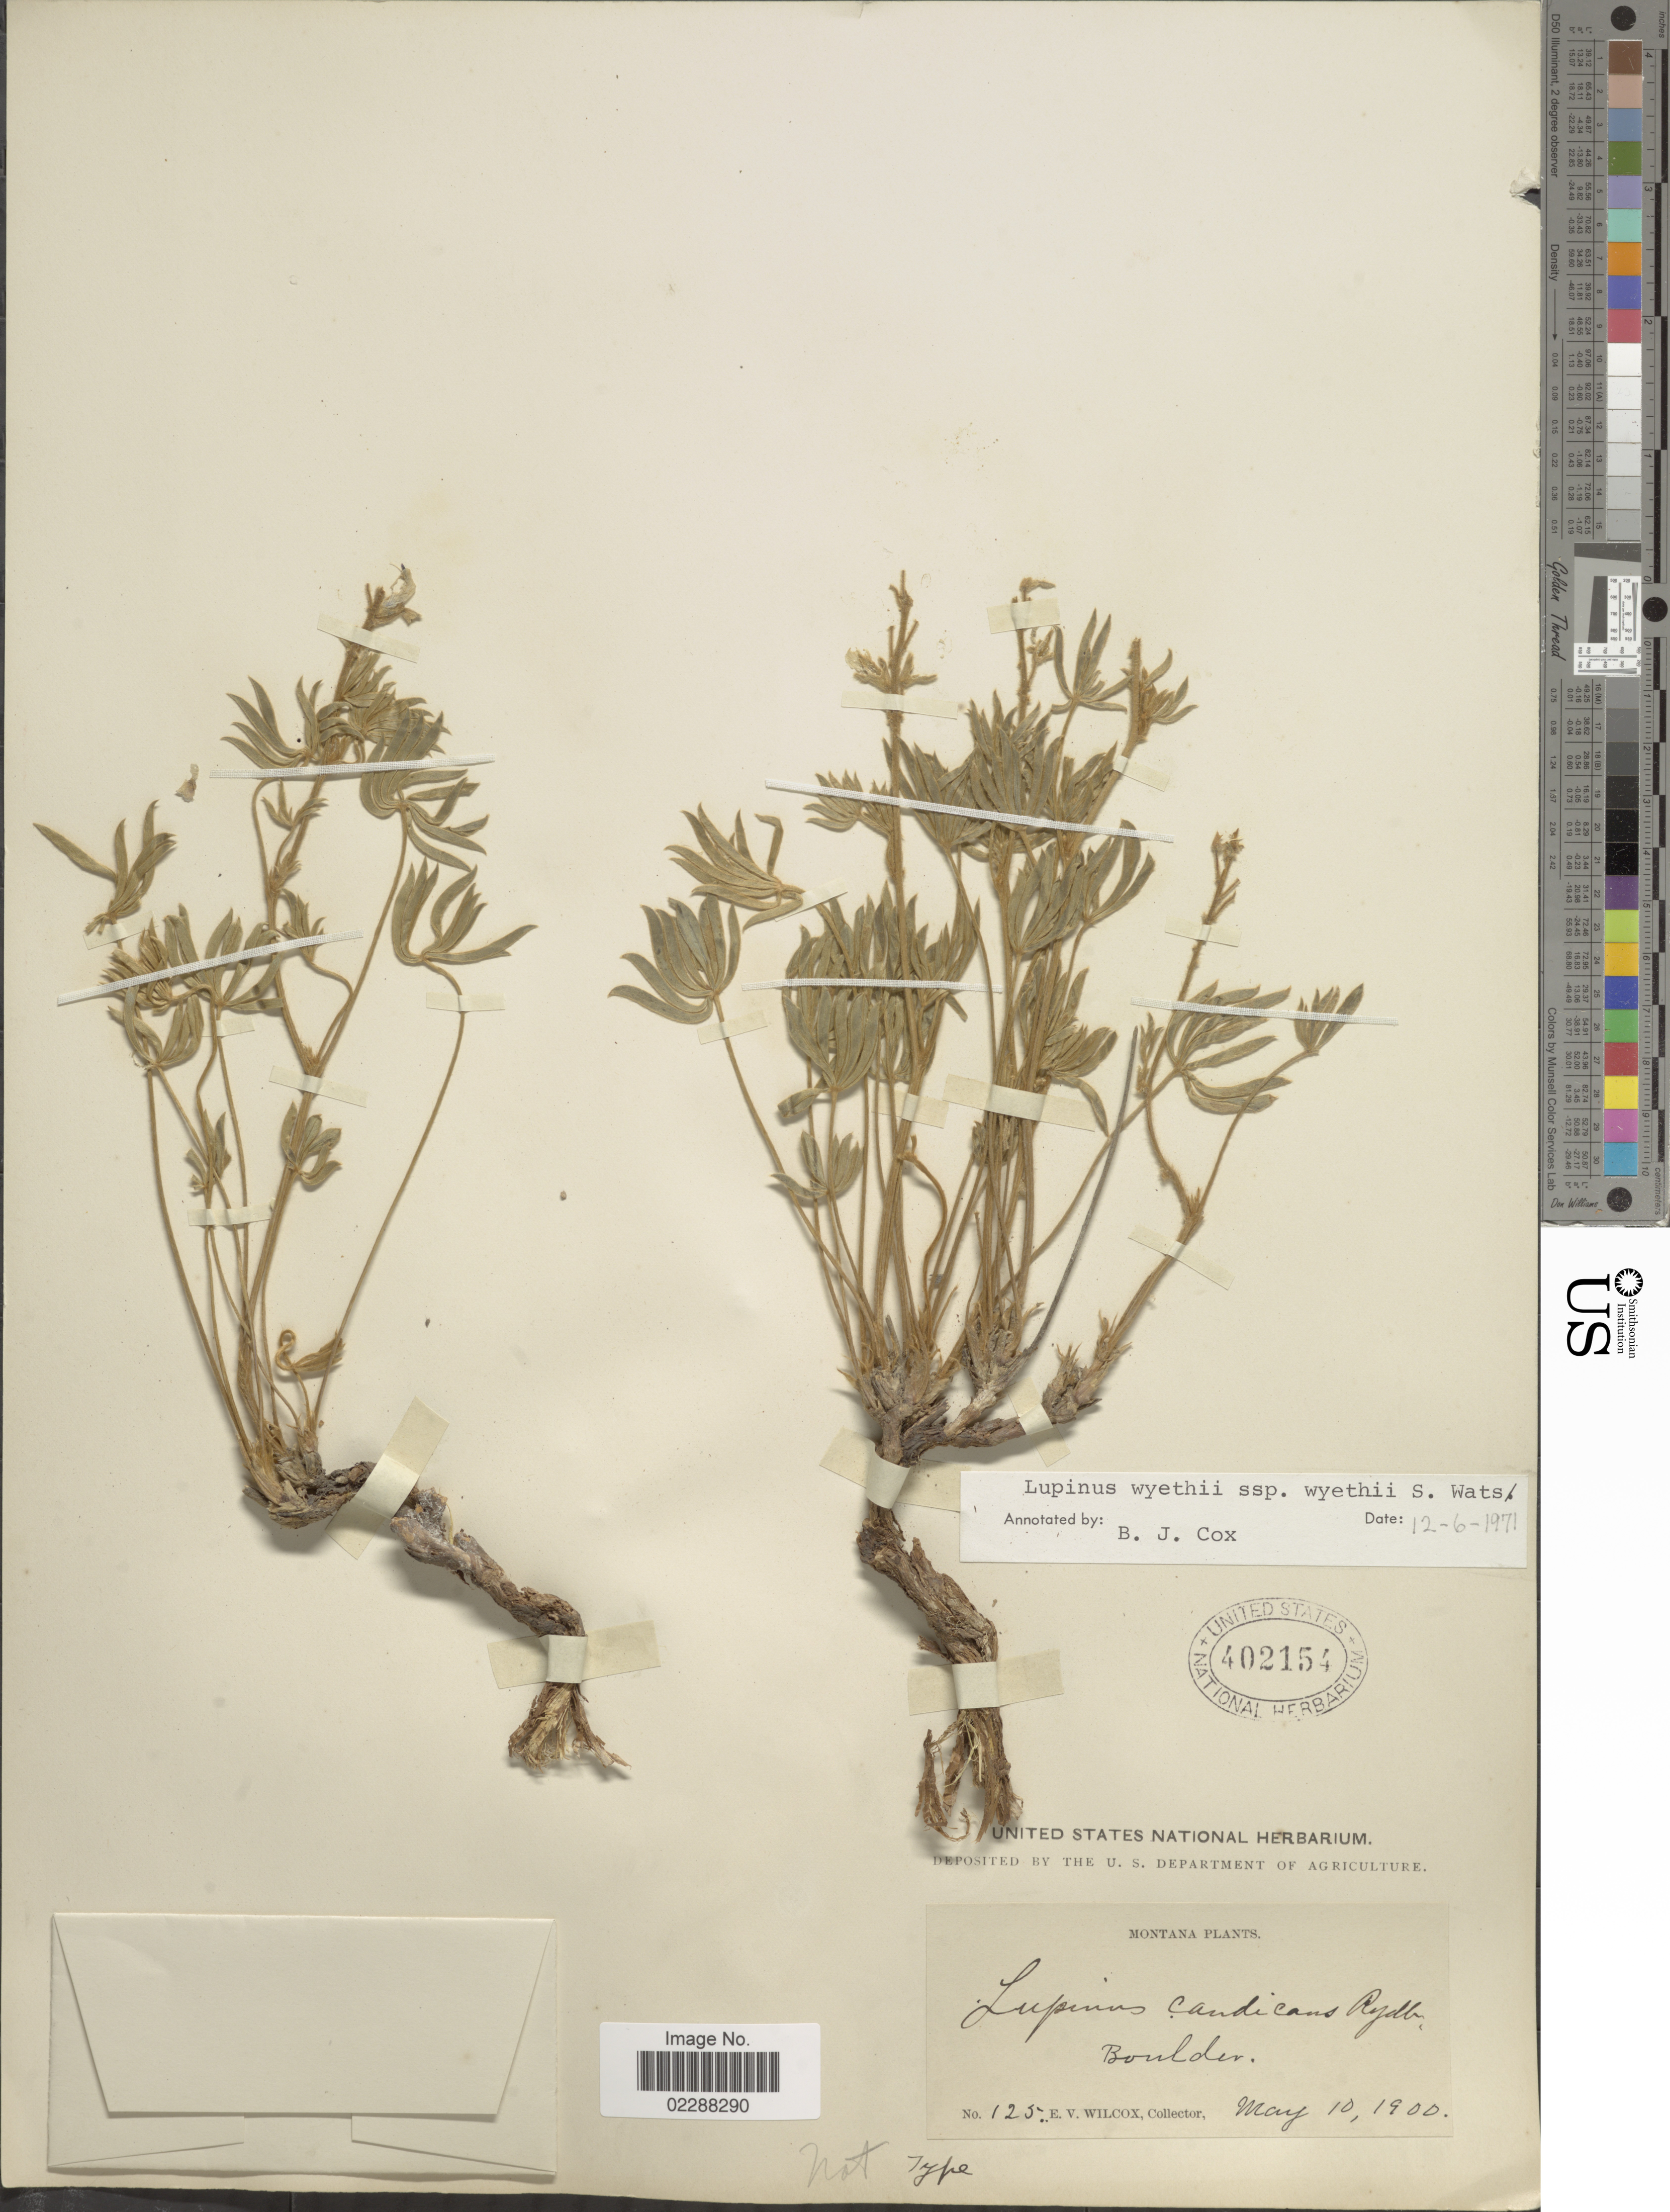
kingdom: Plantae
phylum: Tracheophyta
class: Magnoliopsida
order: Fabales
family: Fabaceae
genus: Lupinus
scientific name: Lupinus wyethii subsp. wyethii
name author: S. Watson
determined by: Cox, B. J.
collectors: E. V. Wilcox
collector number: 125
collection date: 1900-05-10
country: United States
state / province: Montana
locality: Boulder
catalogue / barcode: US 402154